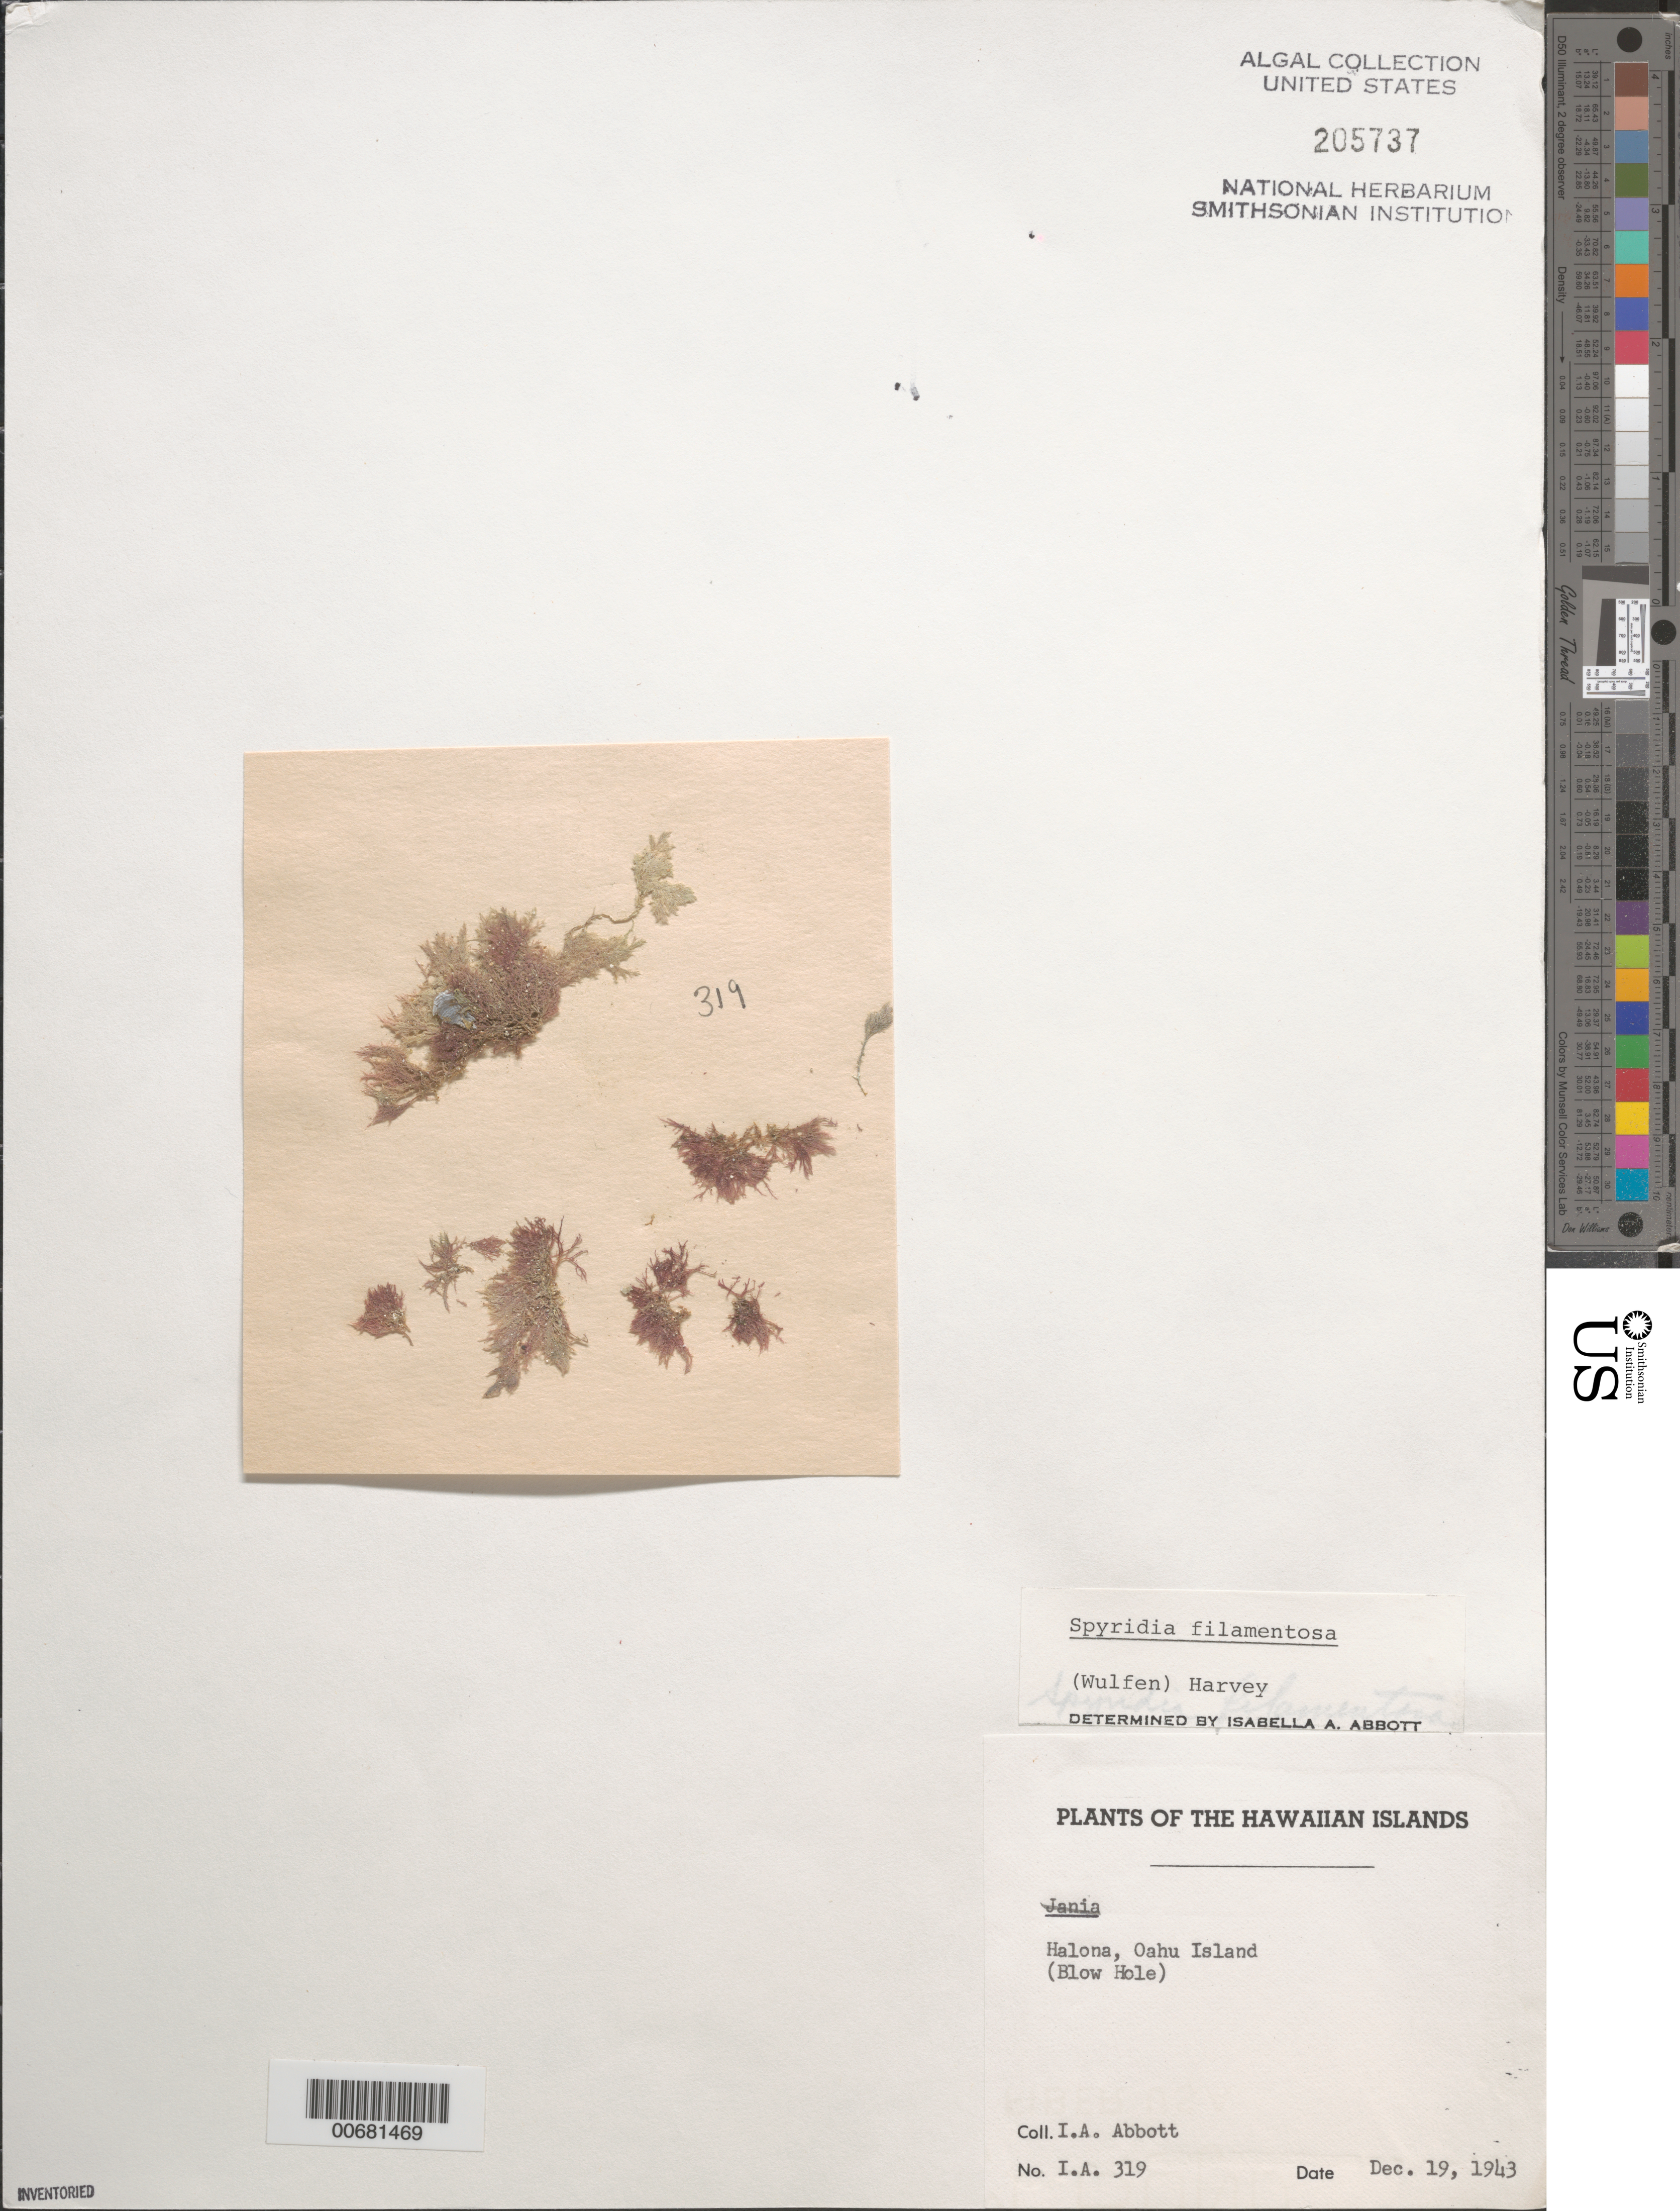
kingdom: Plantae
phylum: Rhodophyta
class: Florideophyceae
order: Ceramiales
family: Spyridiaceae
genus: Spyridia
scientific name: Spyridia filamentosa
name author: (Wulfen) Harv.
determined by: Abbott, Isabella A.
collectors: I. A. Abbott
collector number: IAA 319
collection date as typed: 19 Dec 1943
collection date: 1943-12-19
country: United States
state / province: Hawaii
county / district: Honolulu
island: Oahu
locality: Halona, Blow Hole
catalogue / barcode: US 205737